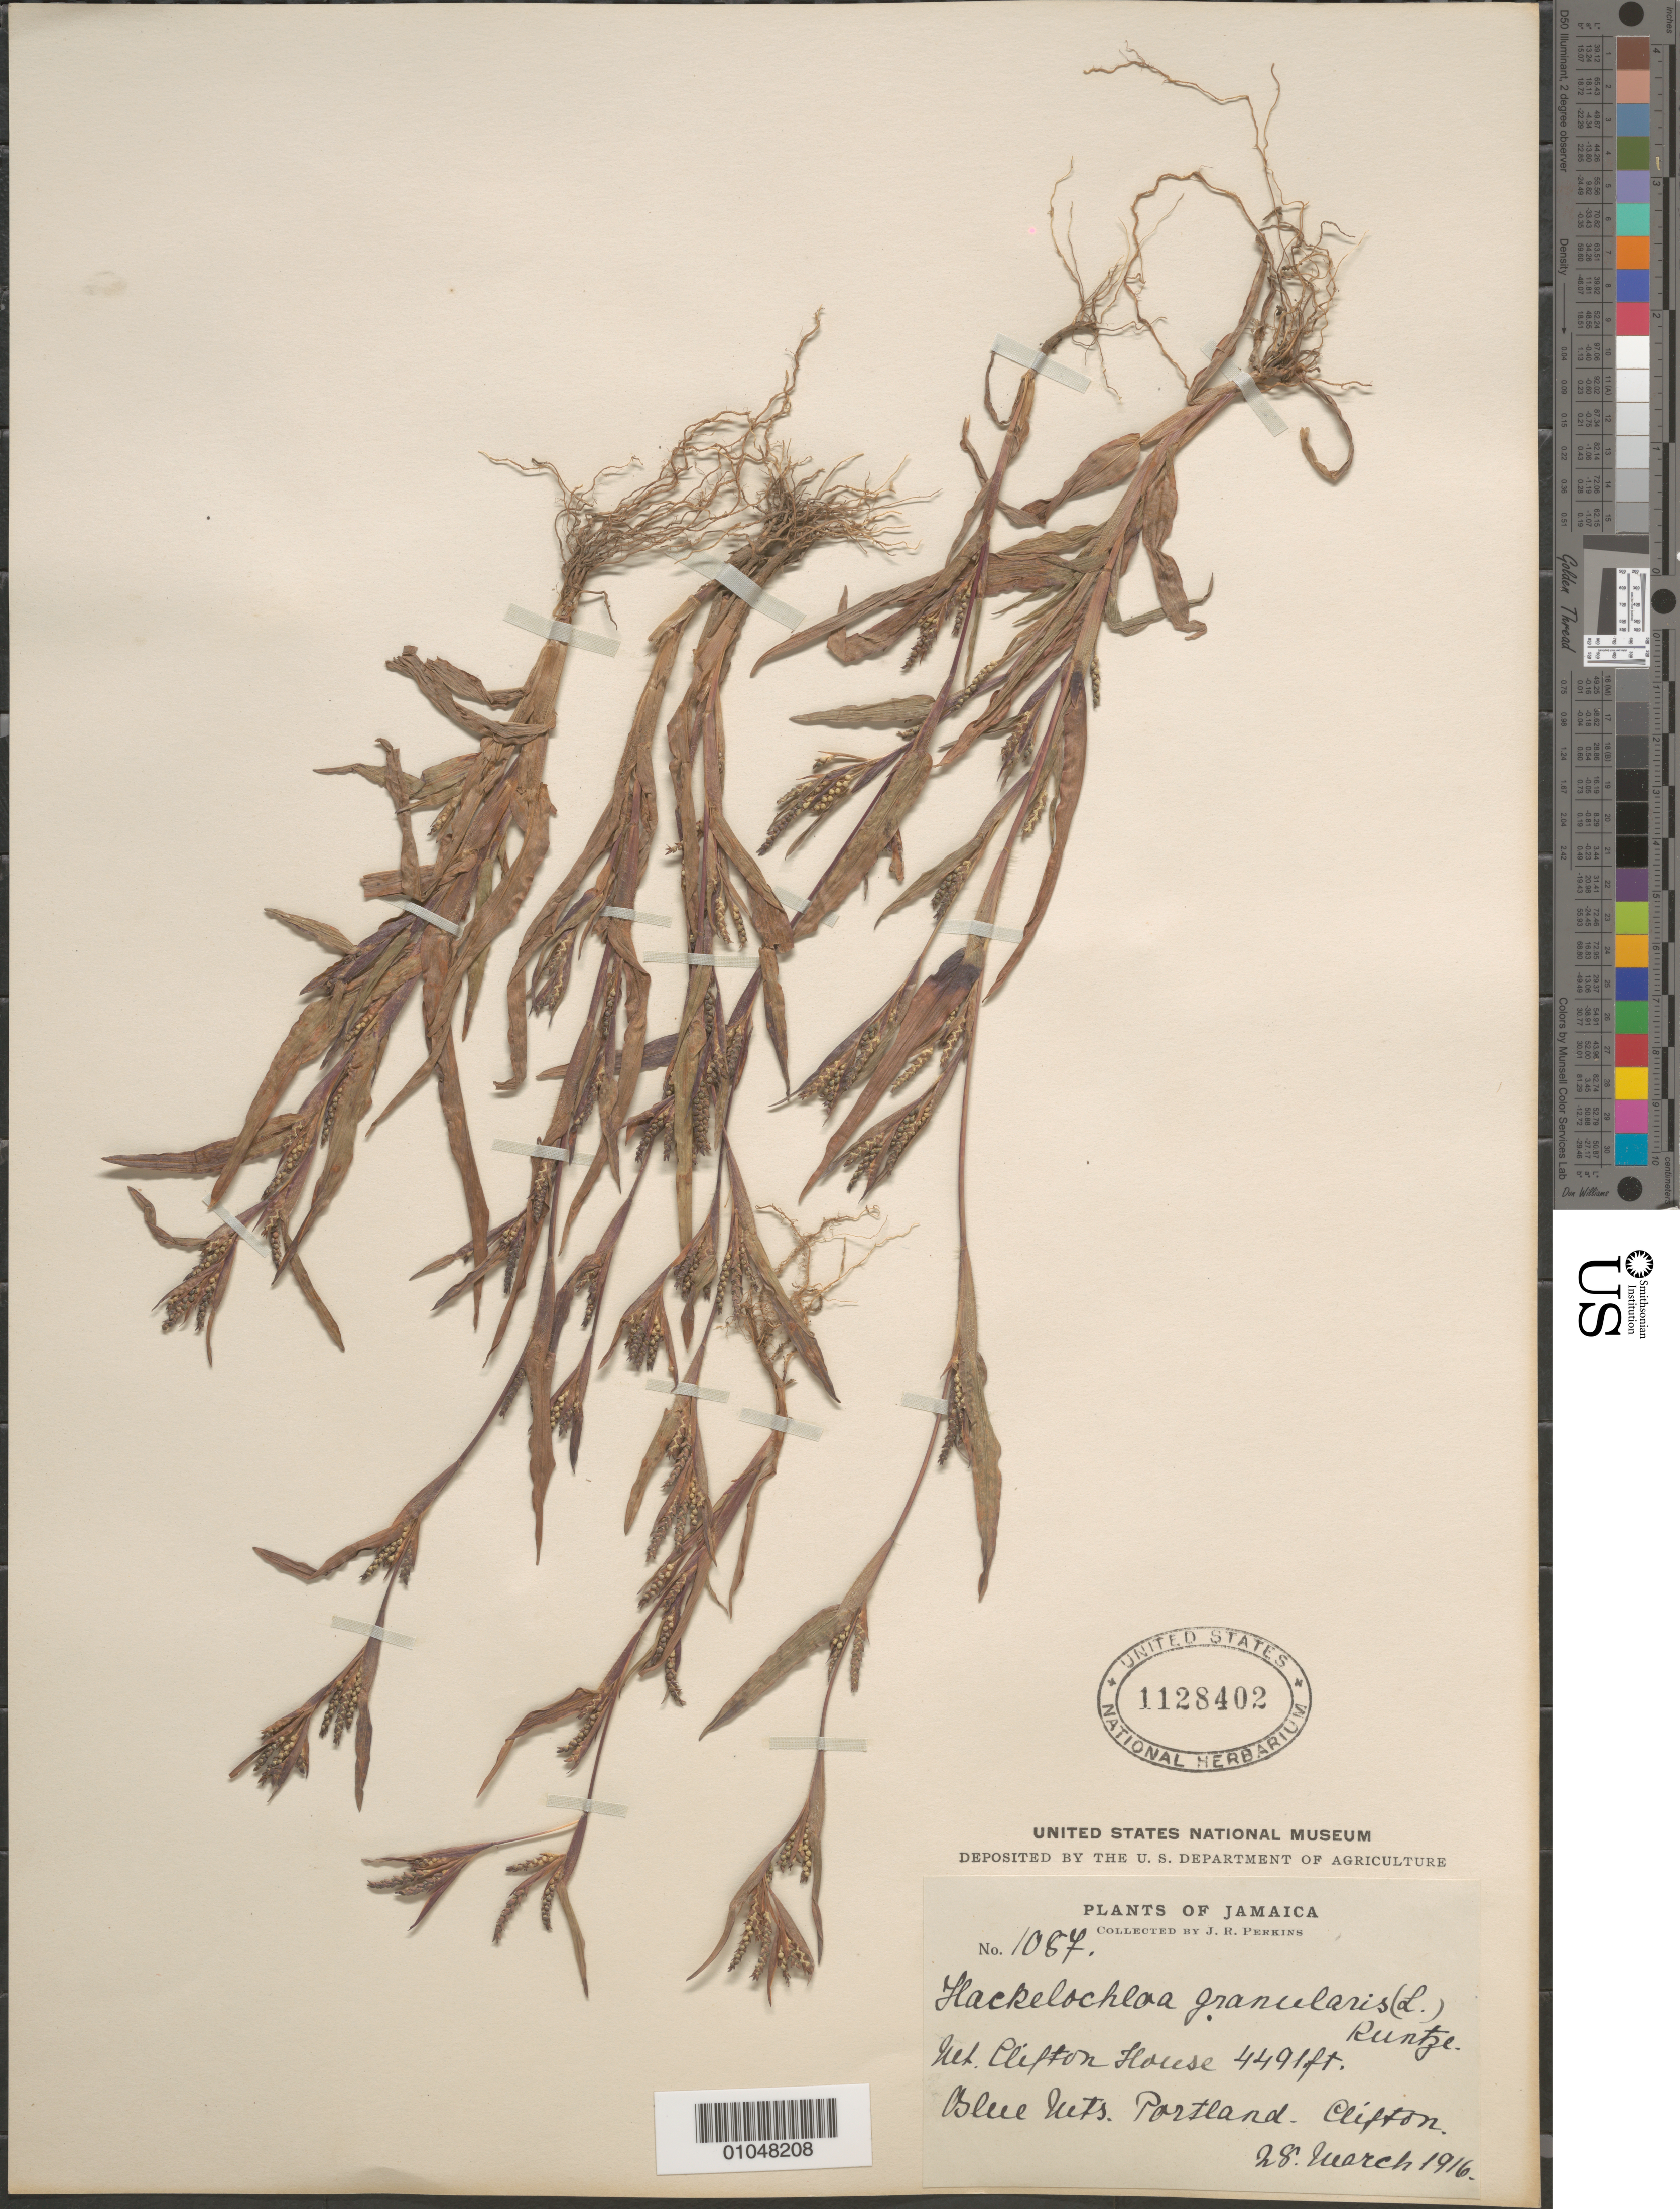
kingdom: Plantae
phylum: Tracheophyta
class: Liliopsida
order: Poales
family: Poaceae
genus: Hackelochloa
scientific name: Hackelochloa granularis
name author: (L.) Kuntze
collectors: J. R. Perkins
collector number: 1084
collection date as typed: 28 Mar 1916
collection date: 1916-03-28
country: Jamaica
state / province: Portland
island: Jamaica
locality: Clifton House, Blue Mtns., Clifton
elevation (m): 1369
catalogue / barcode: US 1128402